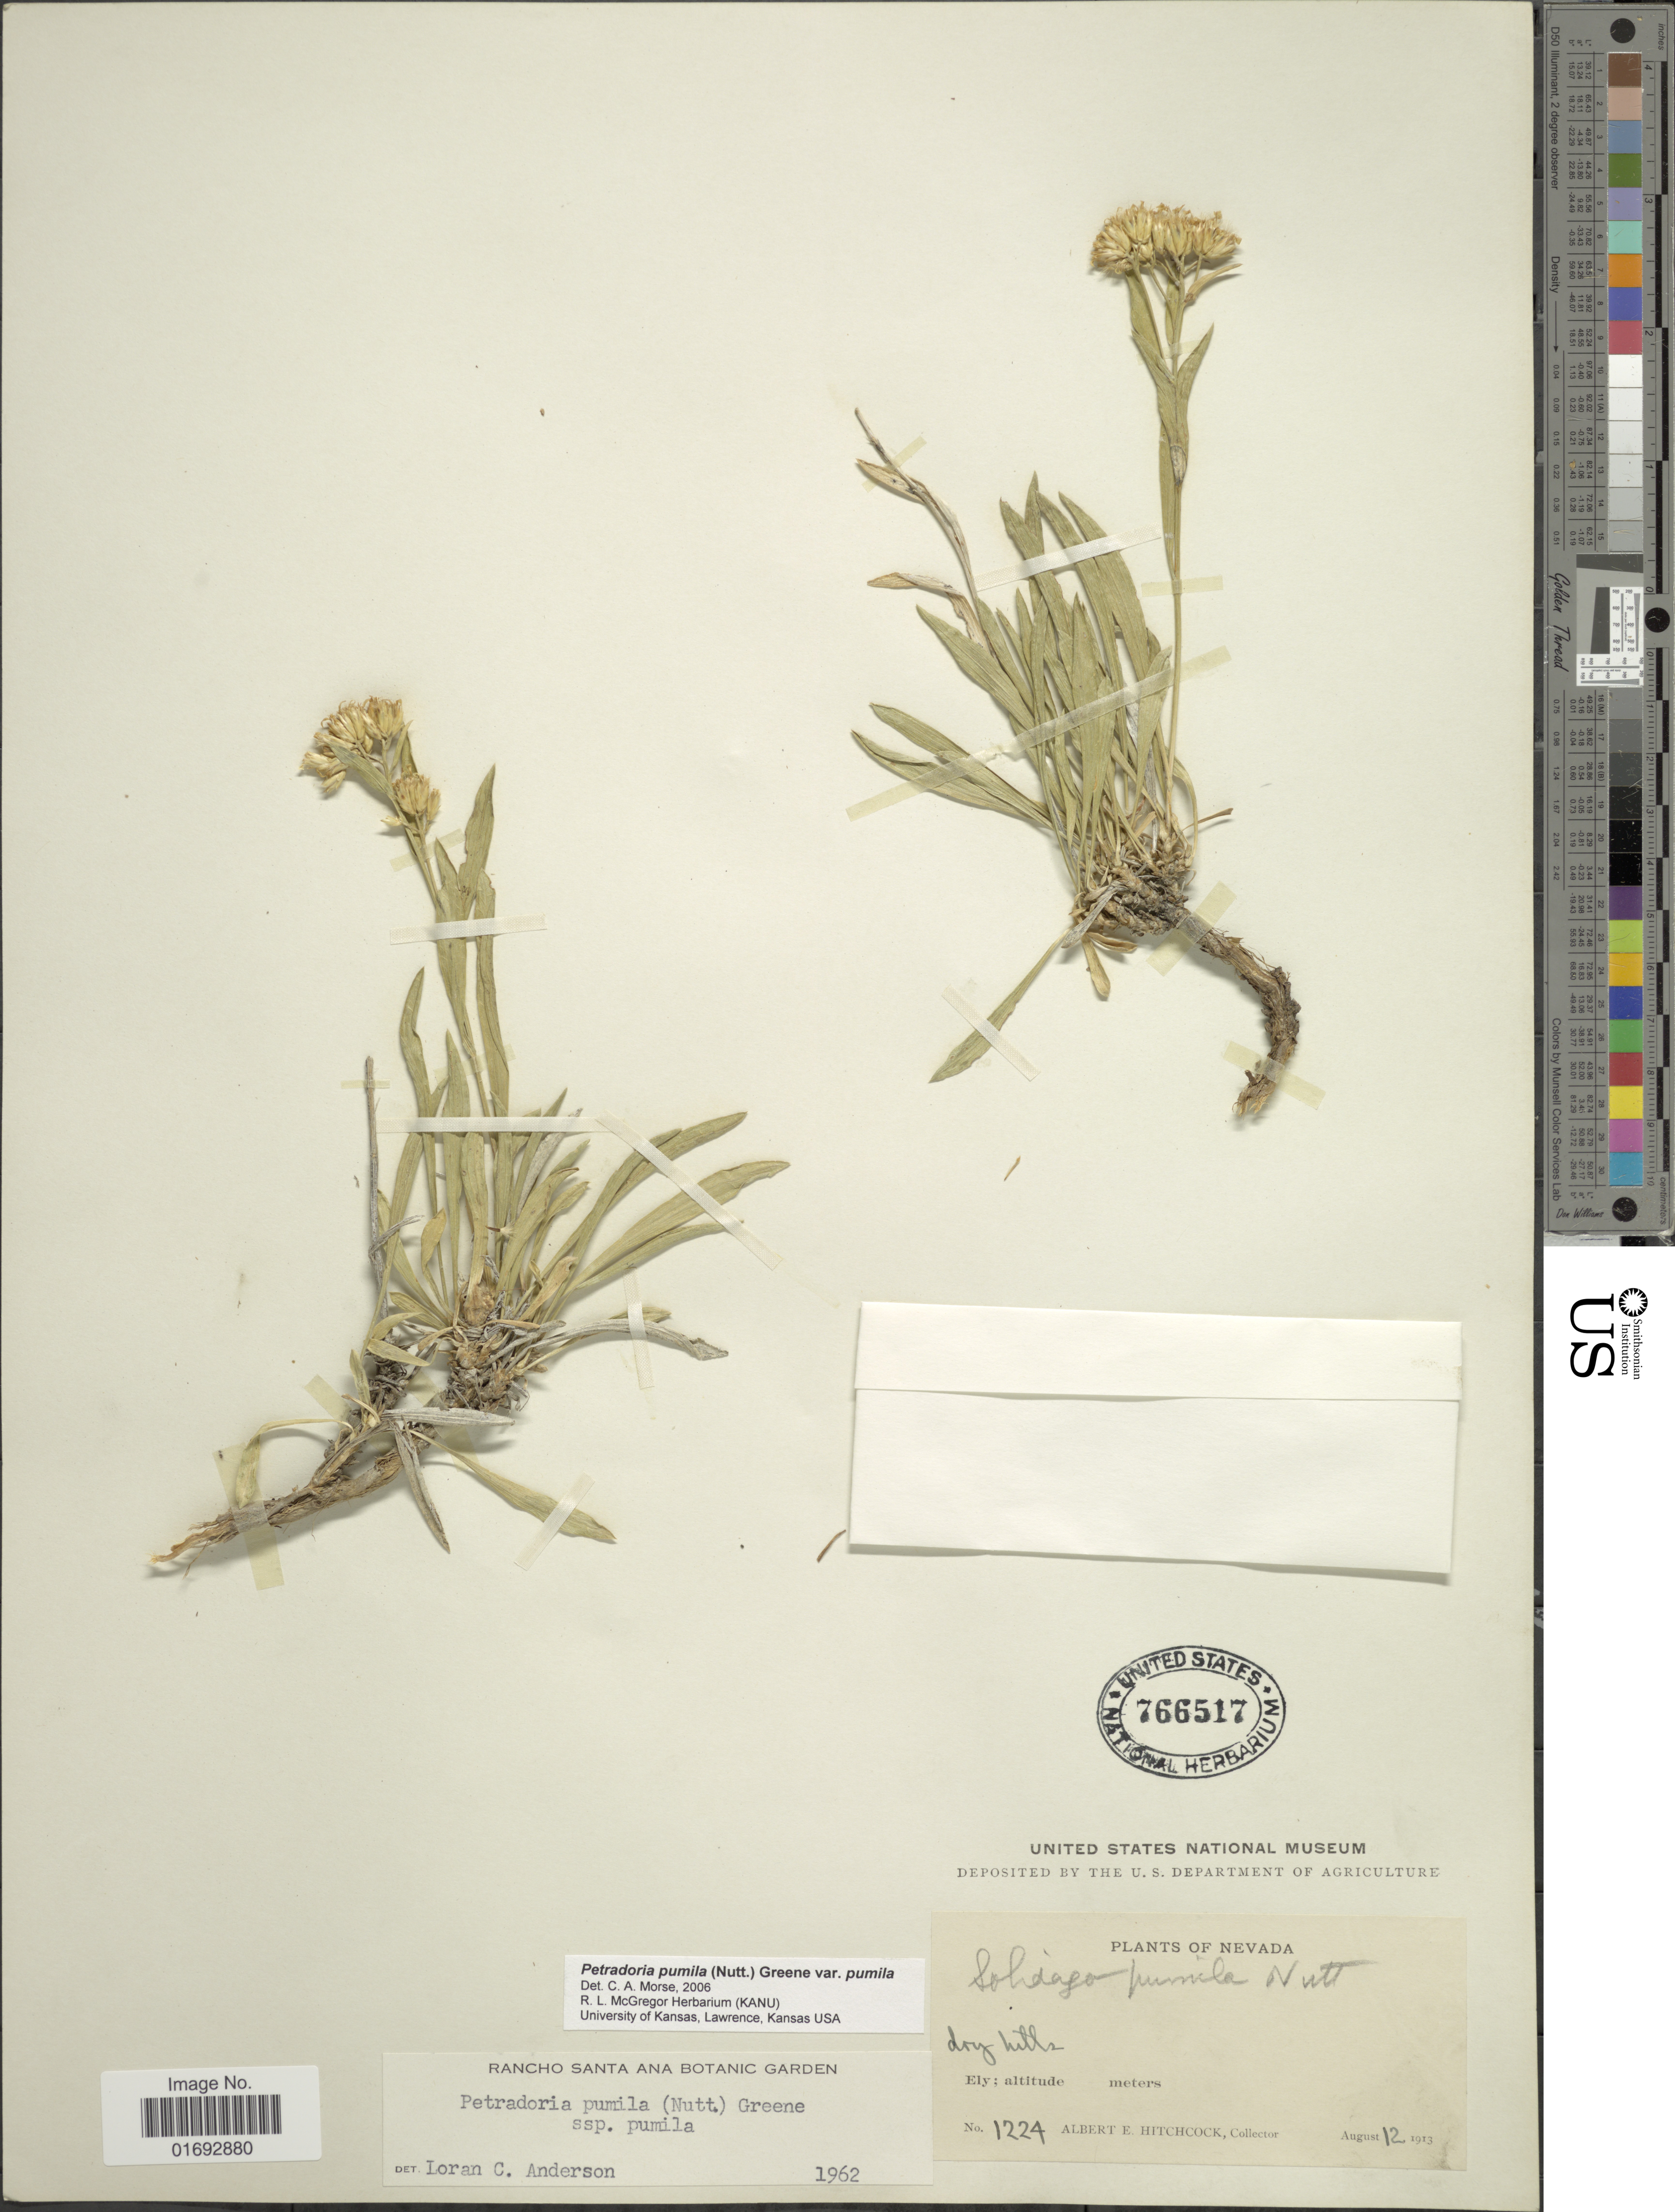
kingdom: Plantae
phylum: Tracheophyta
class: Magnoliopsida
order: Asterales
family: Asteraceae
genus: Petradoria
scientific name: Petradoria pumila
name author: (Nutt.) Greene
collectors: A. Hitchcock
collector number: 1224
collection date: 1913-08-12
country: United States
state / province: Nevada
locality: Dry hills, Ely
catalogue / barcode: US 766517